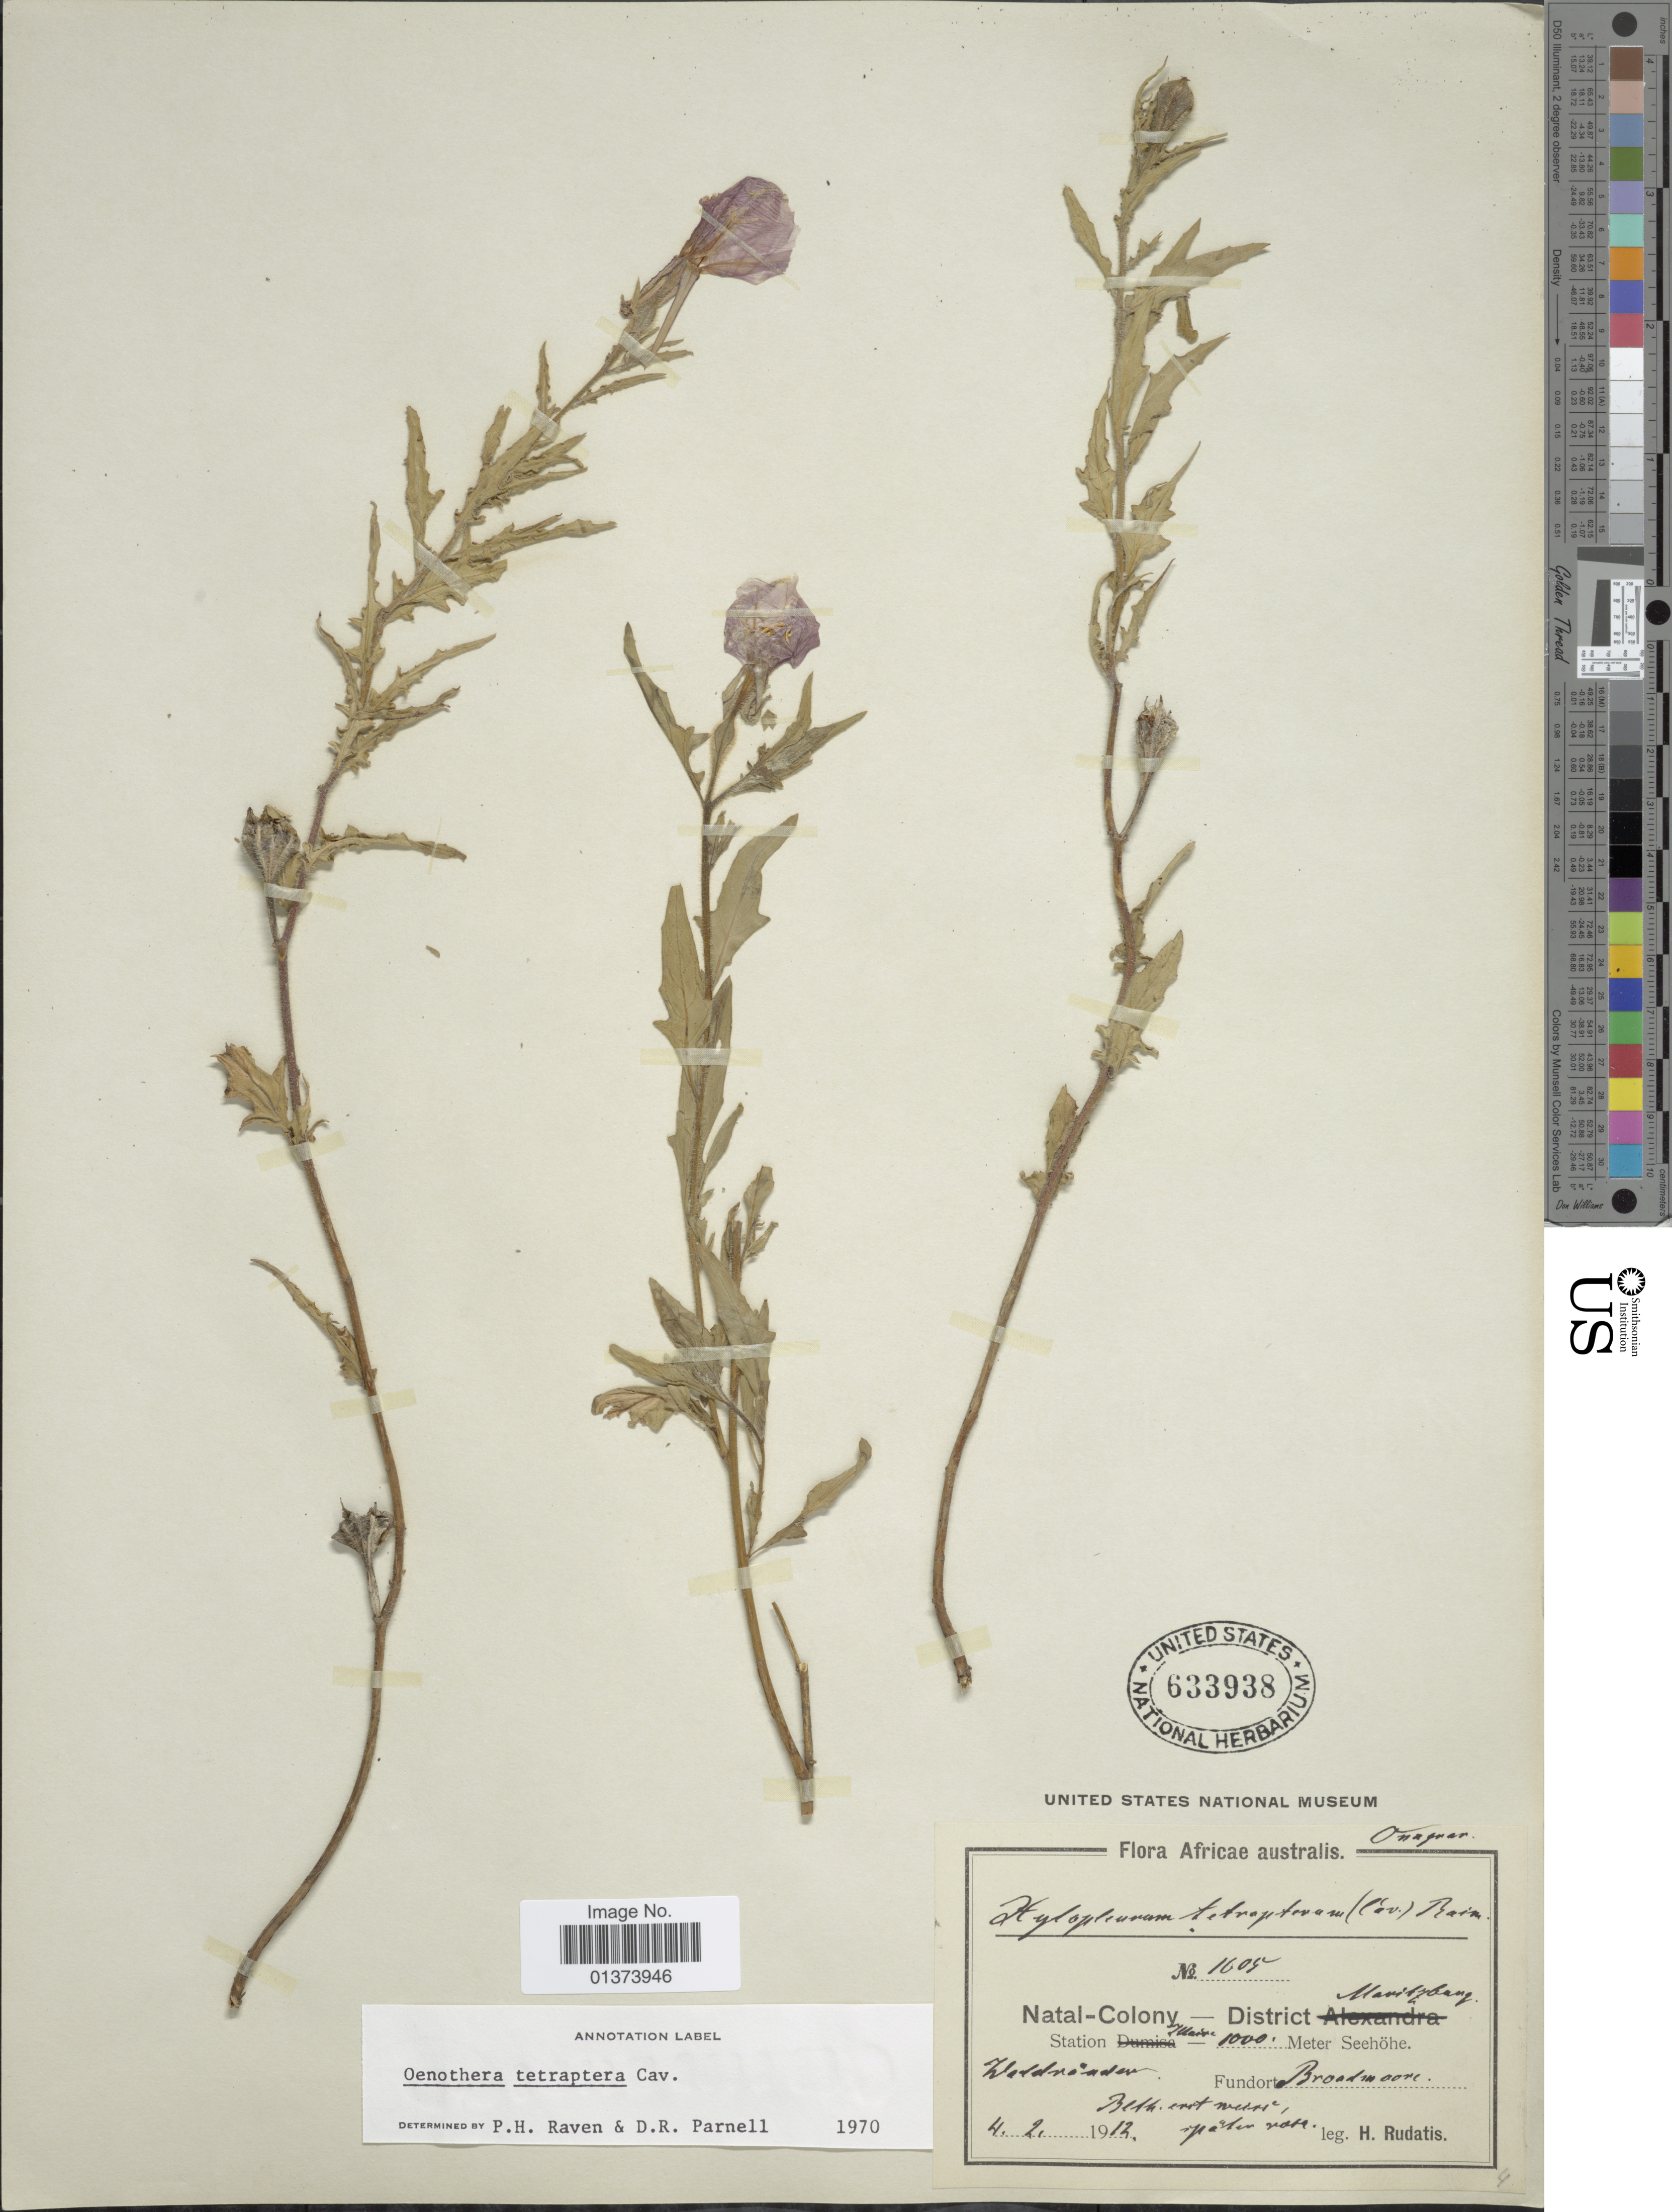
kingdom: Plantae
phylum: Tracheophyta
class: Magnoliopsida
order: Myrtales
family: Onagraceae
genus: Oenothera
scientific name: Oenothera tetraptera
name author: Cav.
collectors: H. Rudatis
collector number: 1605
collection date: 1912-02-04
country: South Africa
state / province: KwaZulu-Natal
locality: Natal-Colony - District Maritzburg, Station Illaire, Waldrander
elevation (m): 1000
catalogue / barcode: US 633938